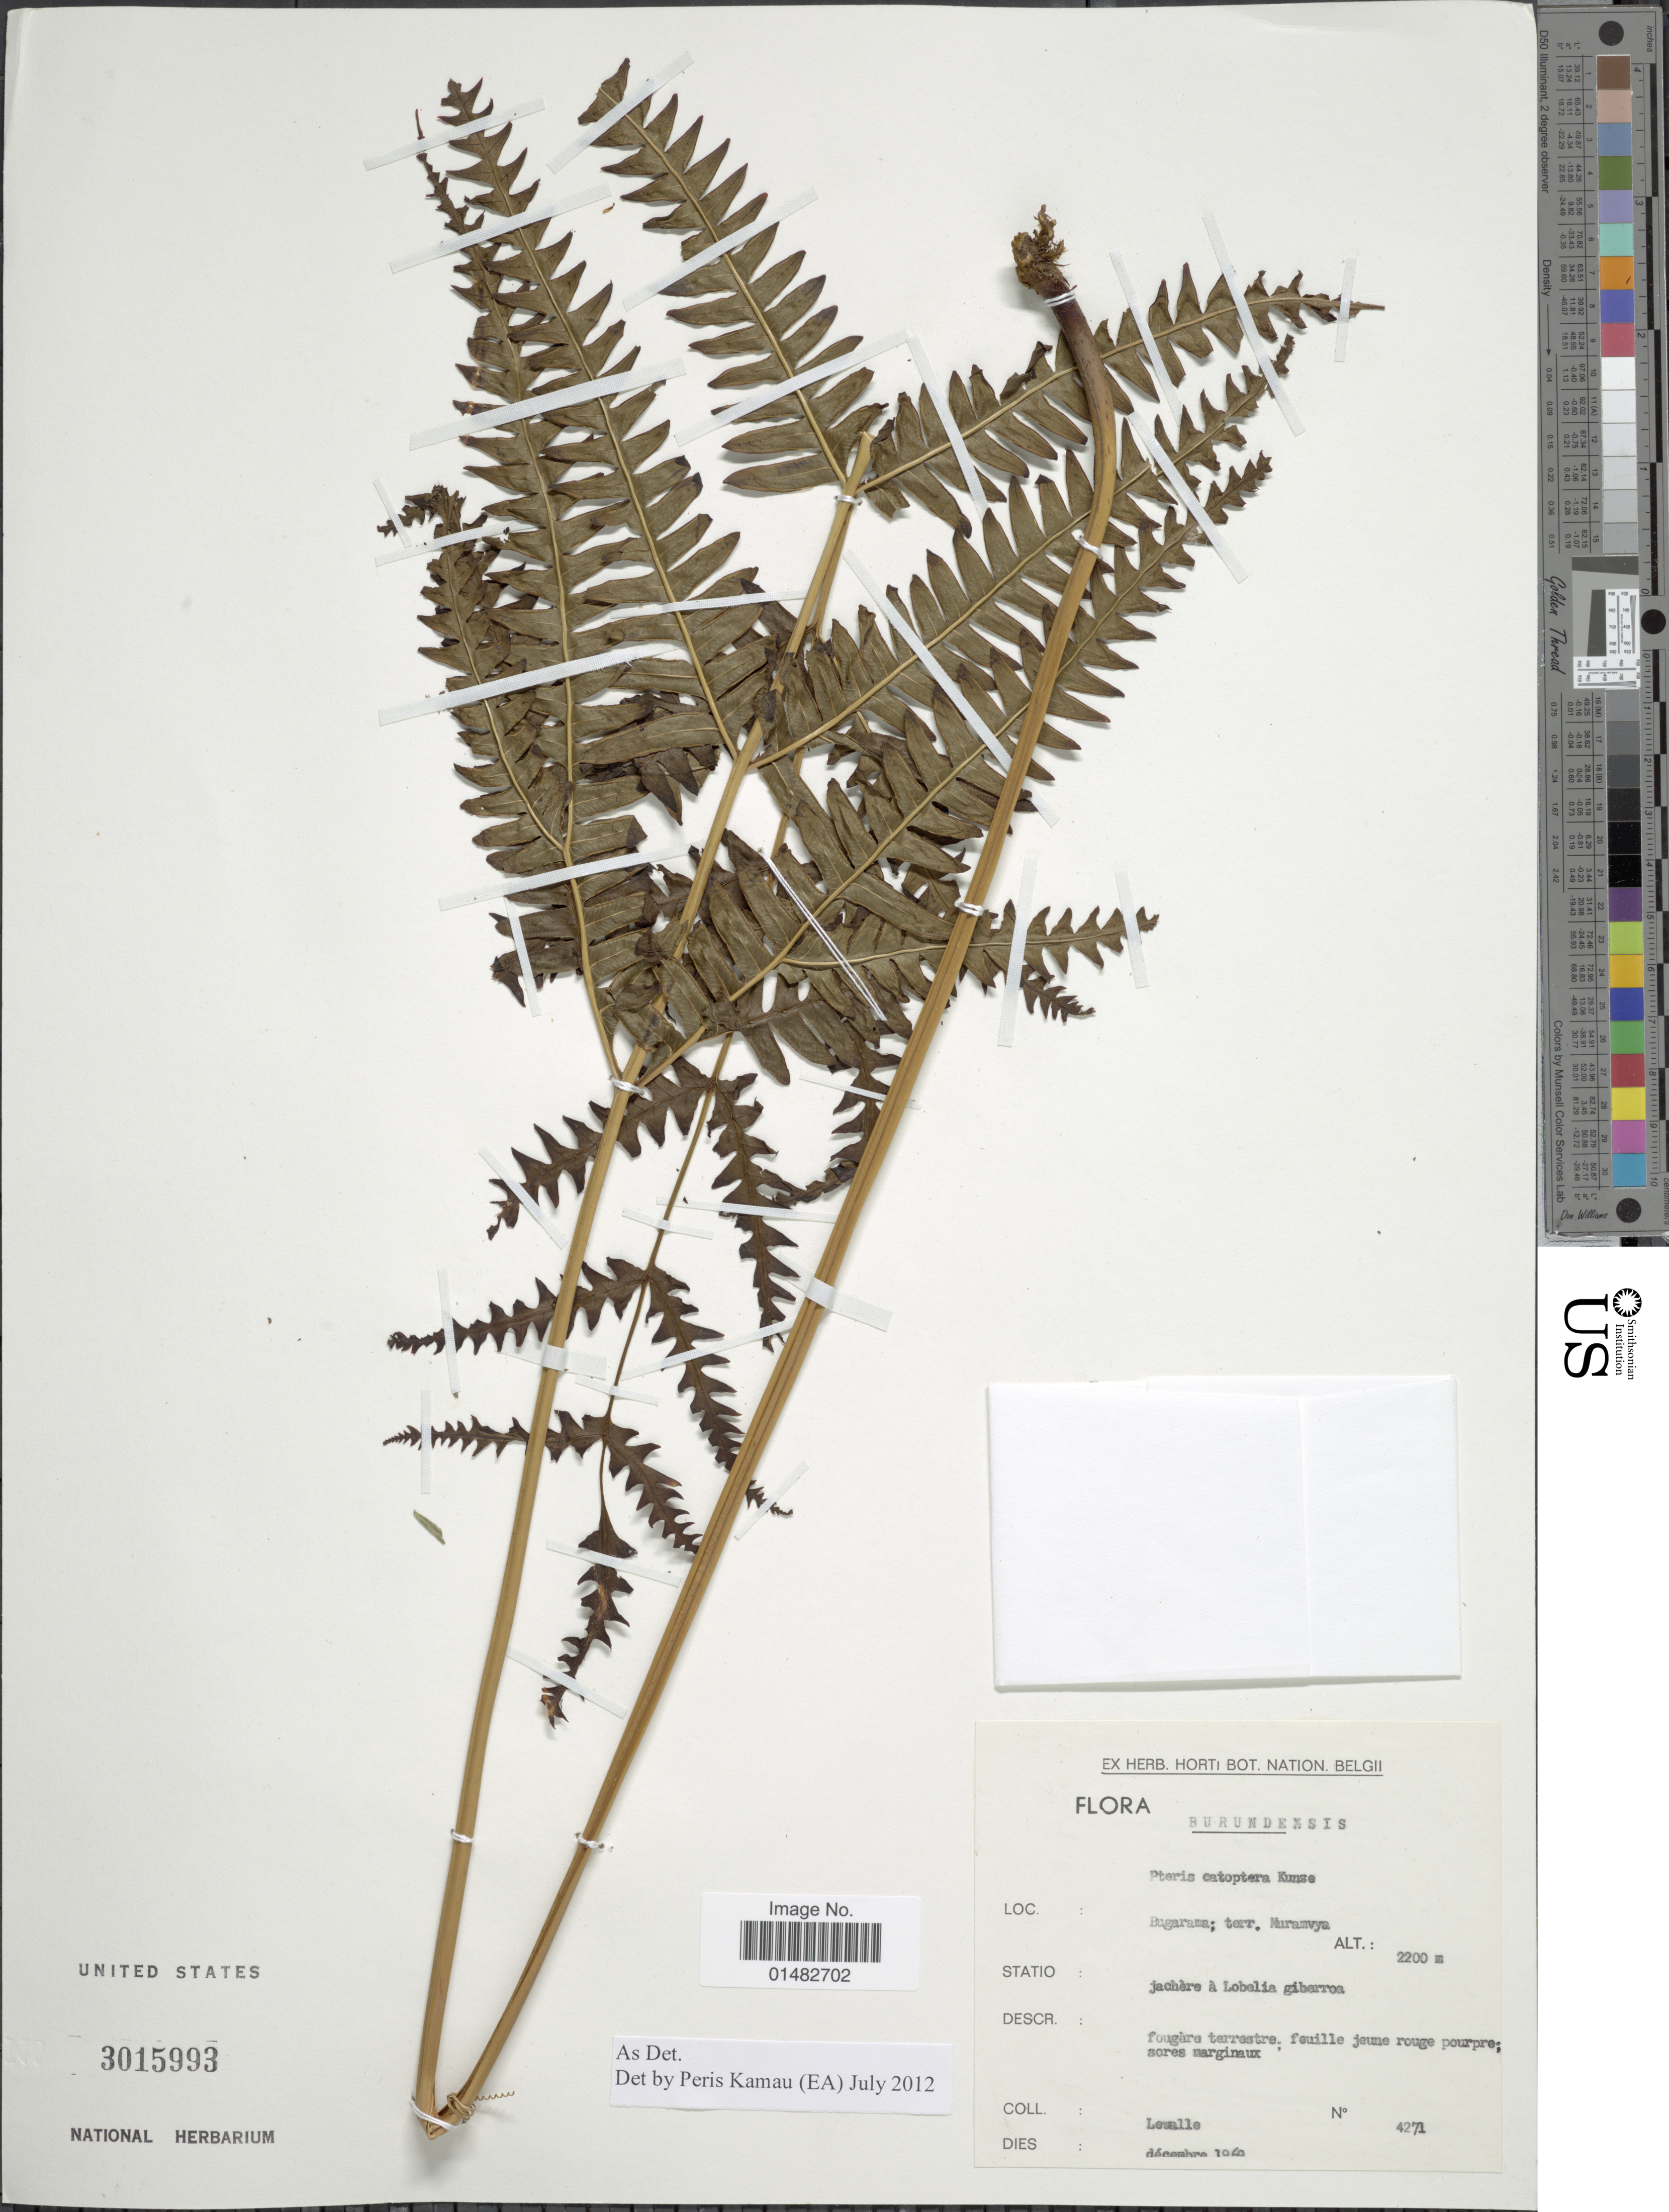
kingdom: Plantae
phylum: Tracheophyta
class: Polypodiopsida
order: Polypodiales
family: Pteridaceae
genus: Pteris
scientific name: Pteris catoptera var. catoptera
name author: Kunze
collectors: Lewalle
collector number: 4271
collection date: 1960-12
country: Burundi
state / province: Muramvya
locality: Burundensis, Bugarama, terr. Muramvya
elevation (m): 2200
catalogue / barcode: US 3015993